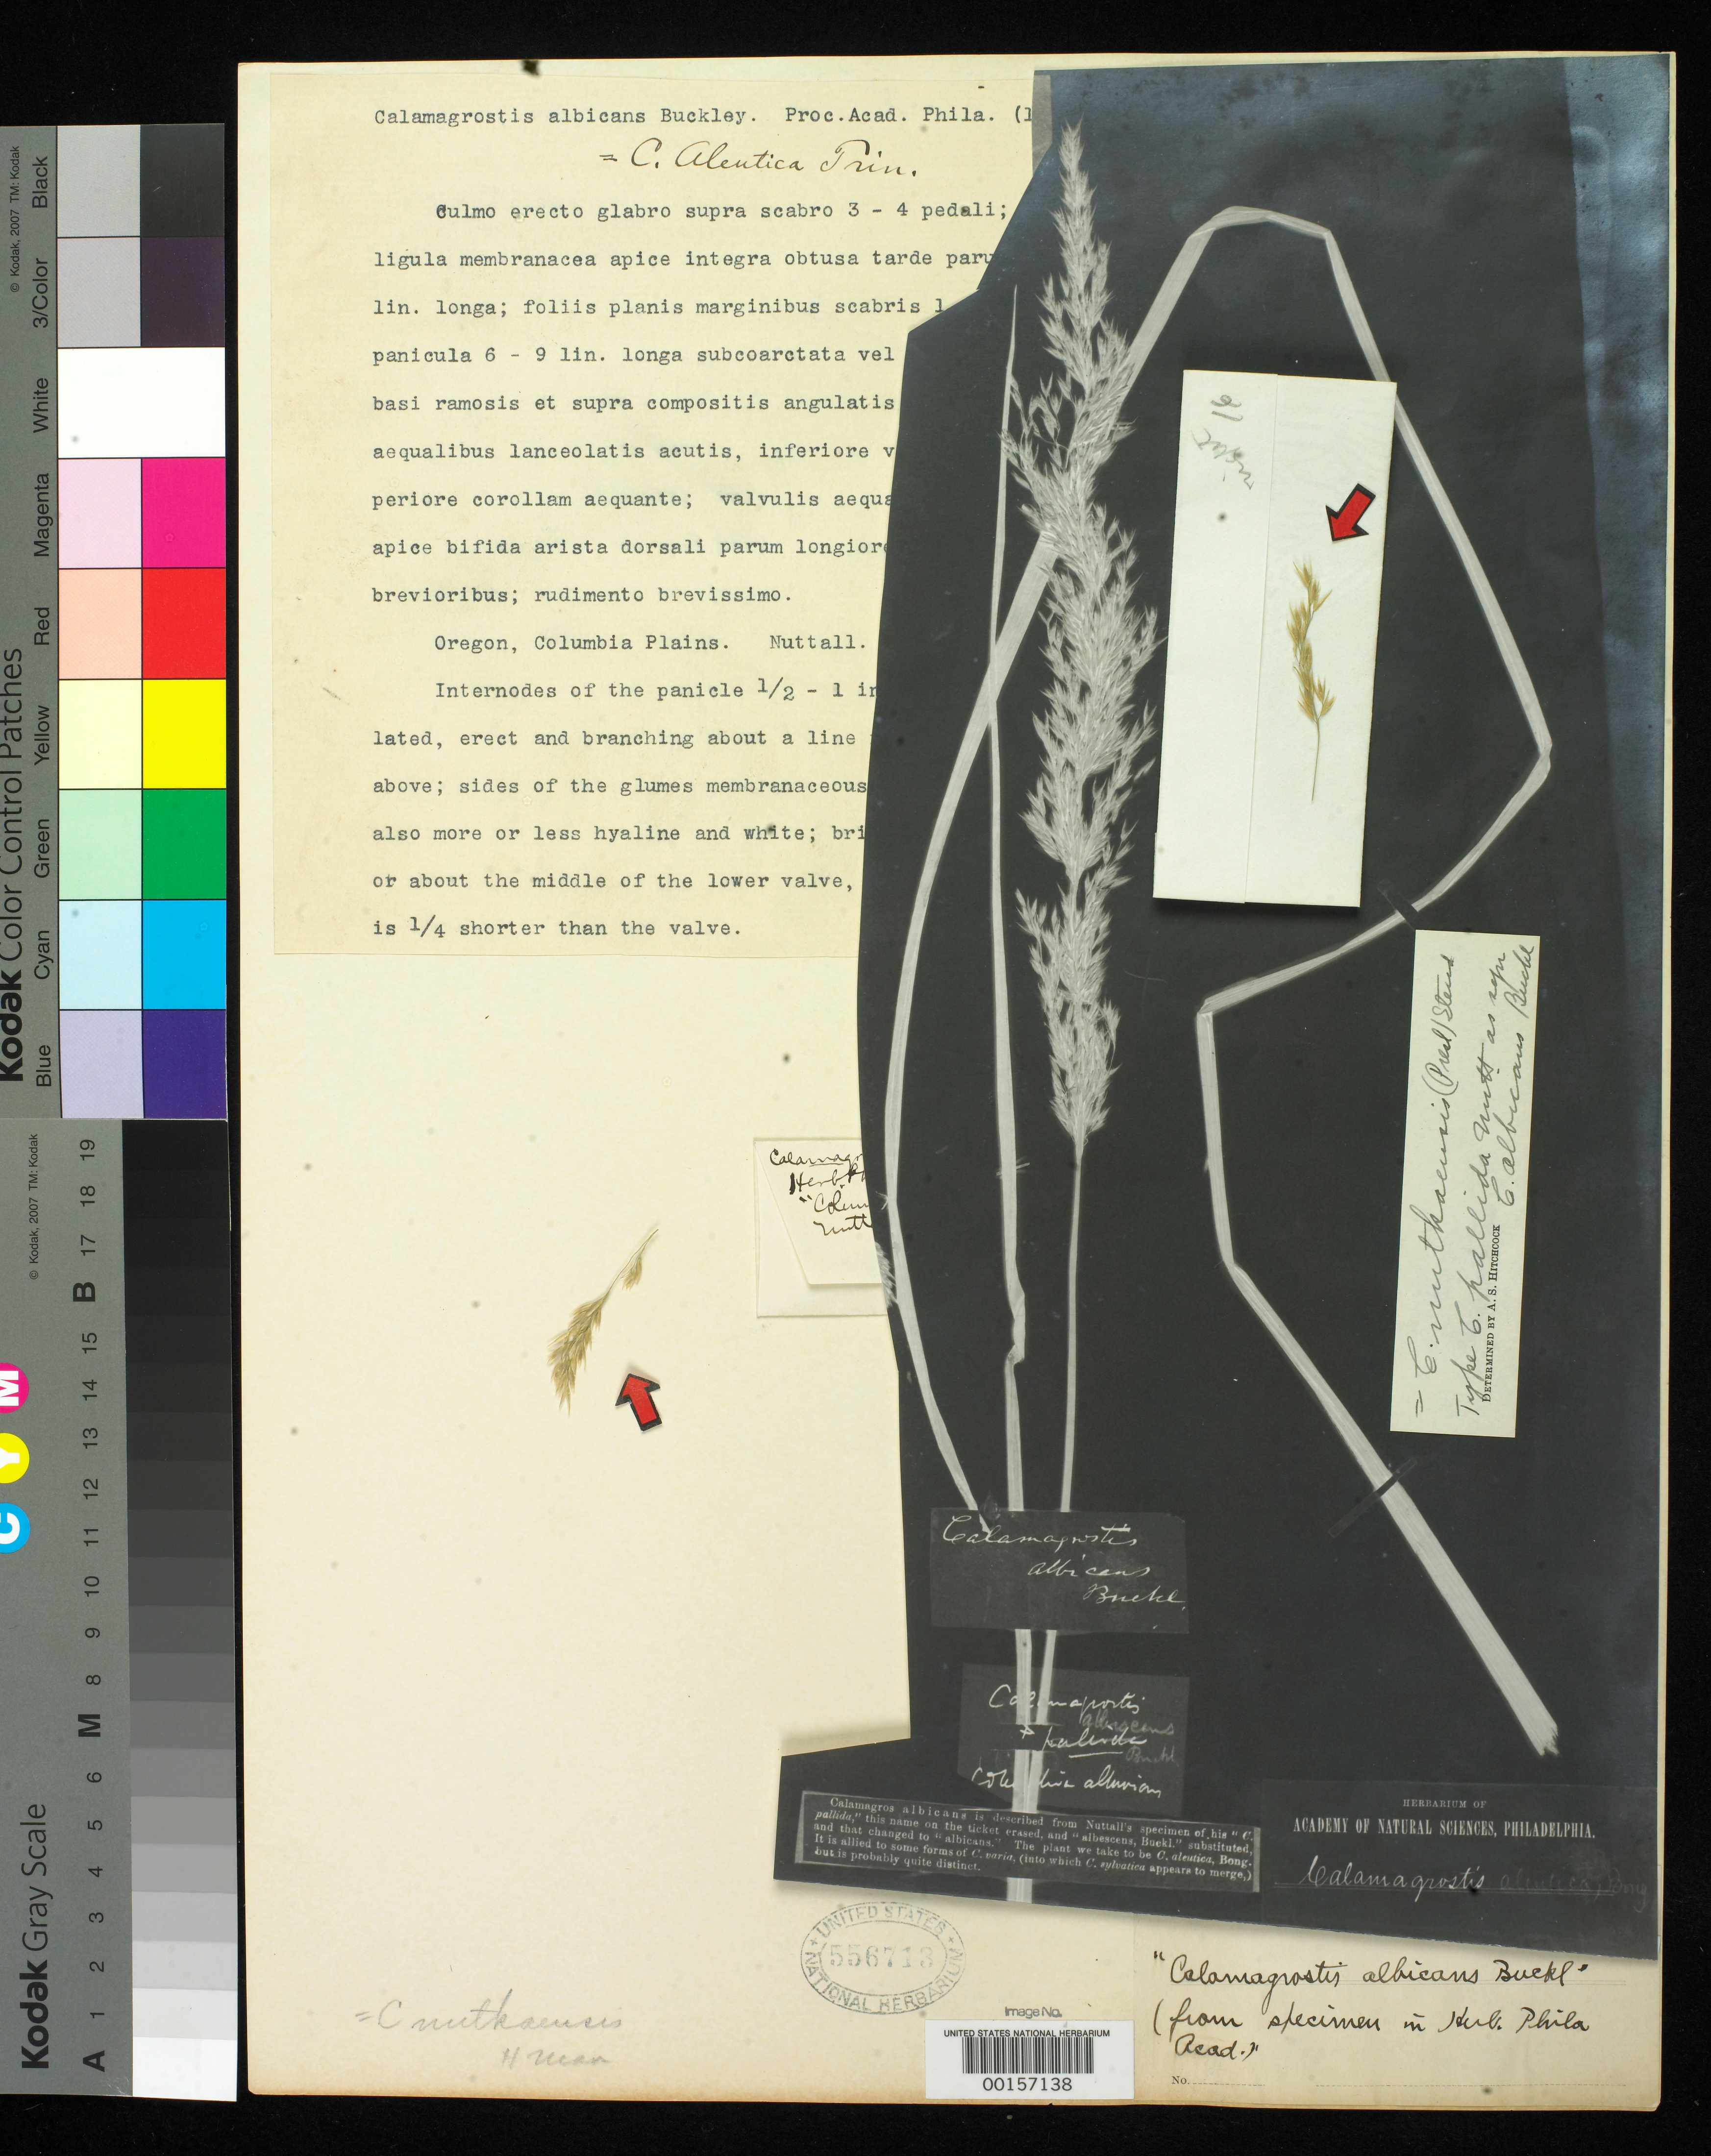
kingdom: Plantae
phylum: Tracheophyta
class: Liliopsida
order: Poales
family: Poaceae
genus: Calamagrostis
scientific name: Calamagrostis albicans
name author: Buckley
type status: Type Fragment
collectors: T. Nuttall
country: United States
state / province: Oregon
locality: Columbia Plains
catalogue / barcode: US 556713